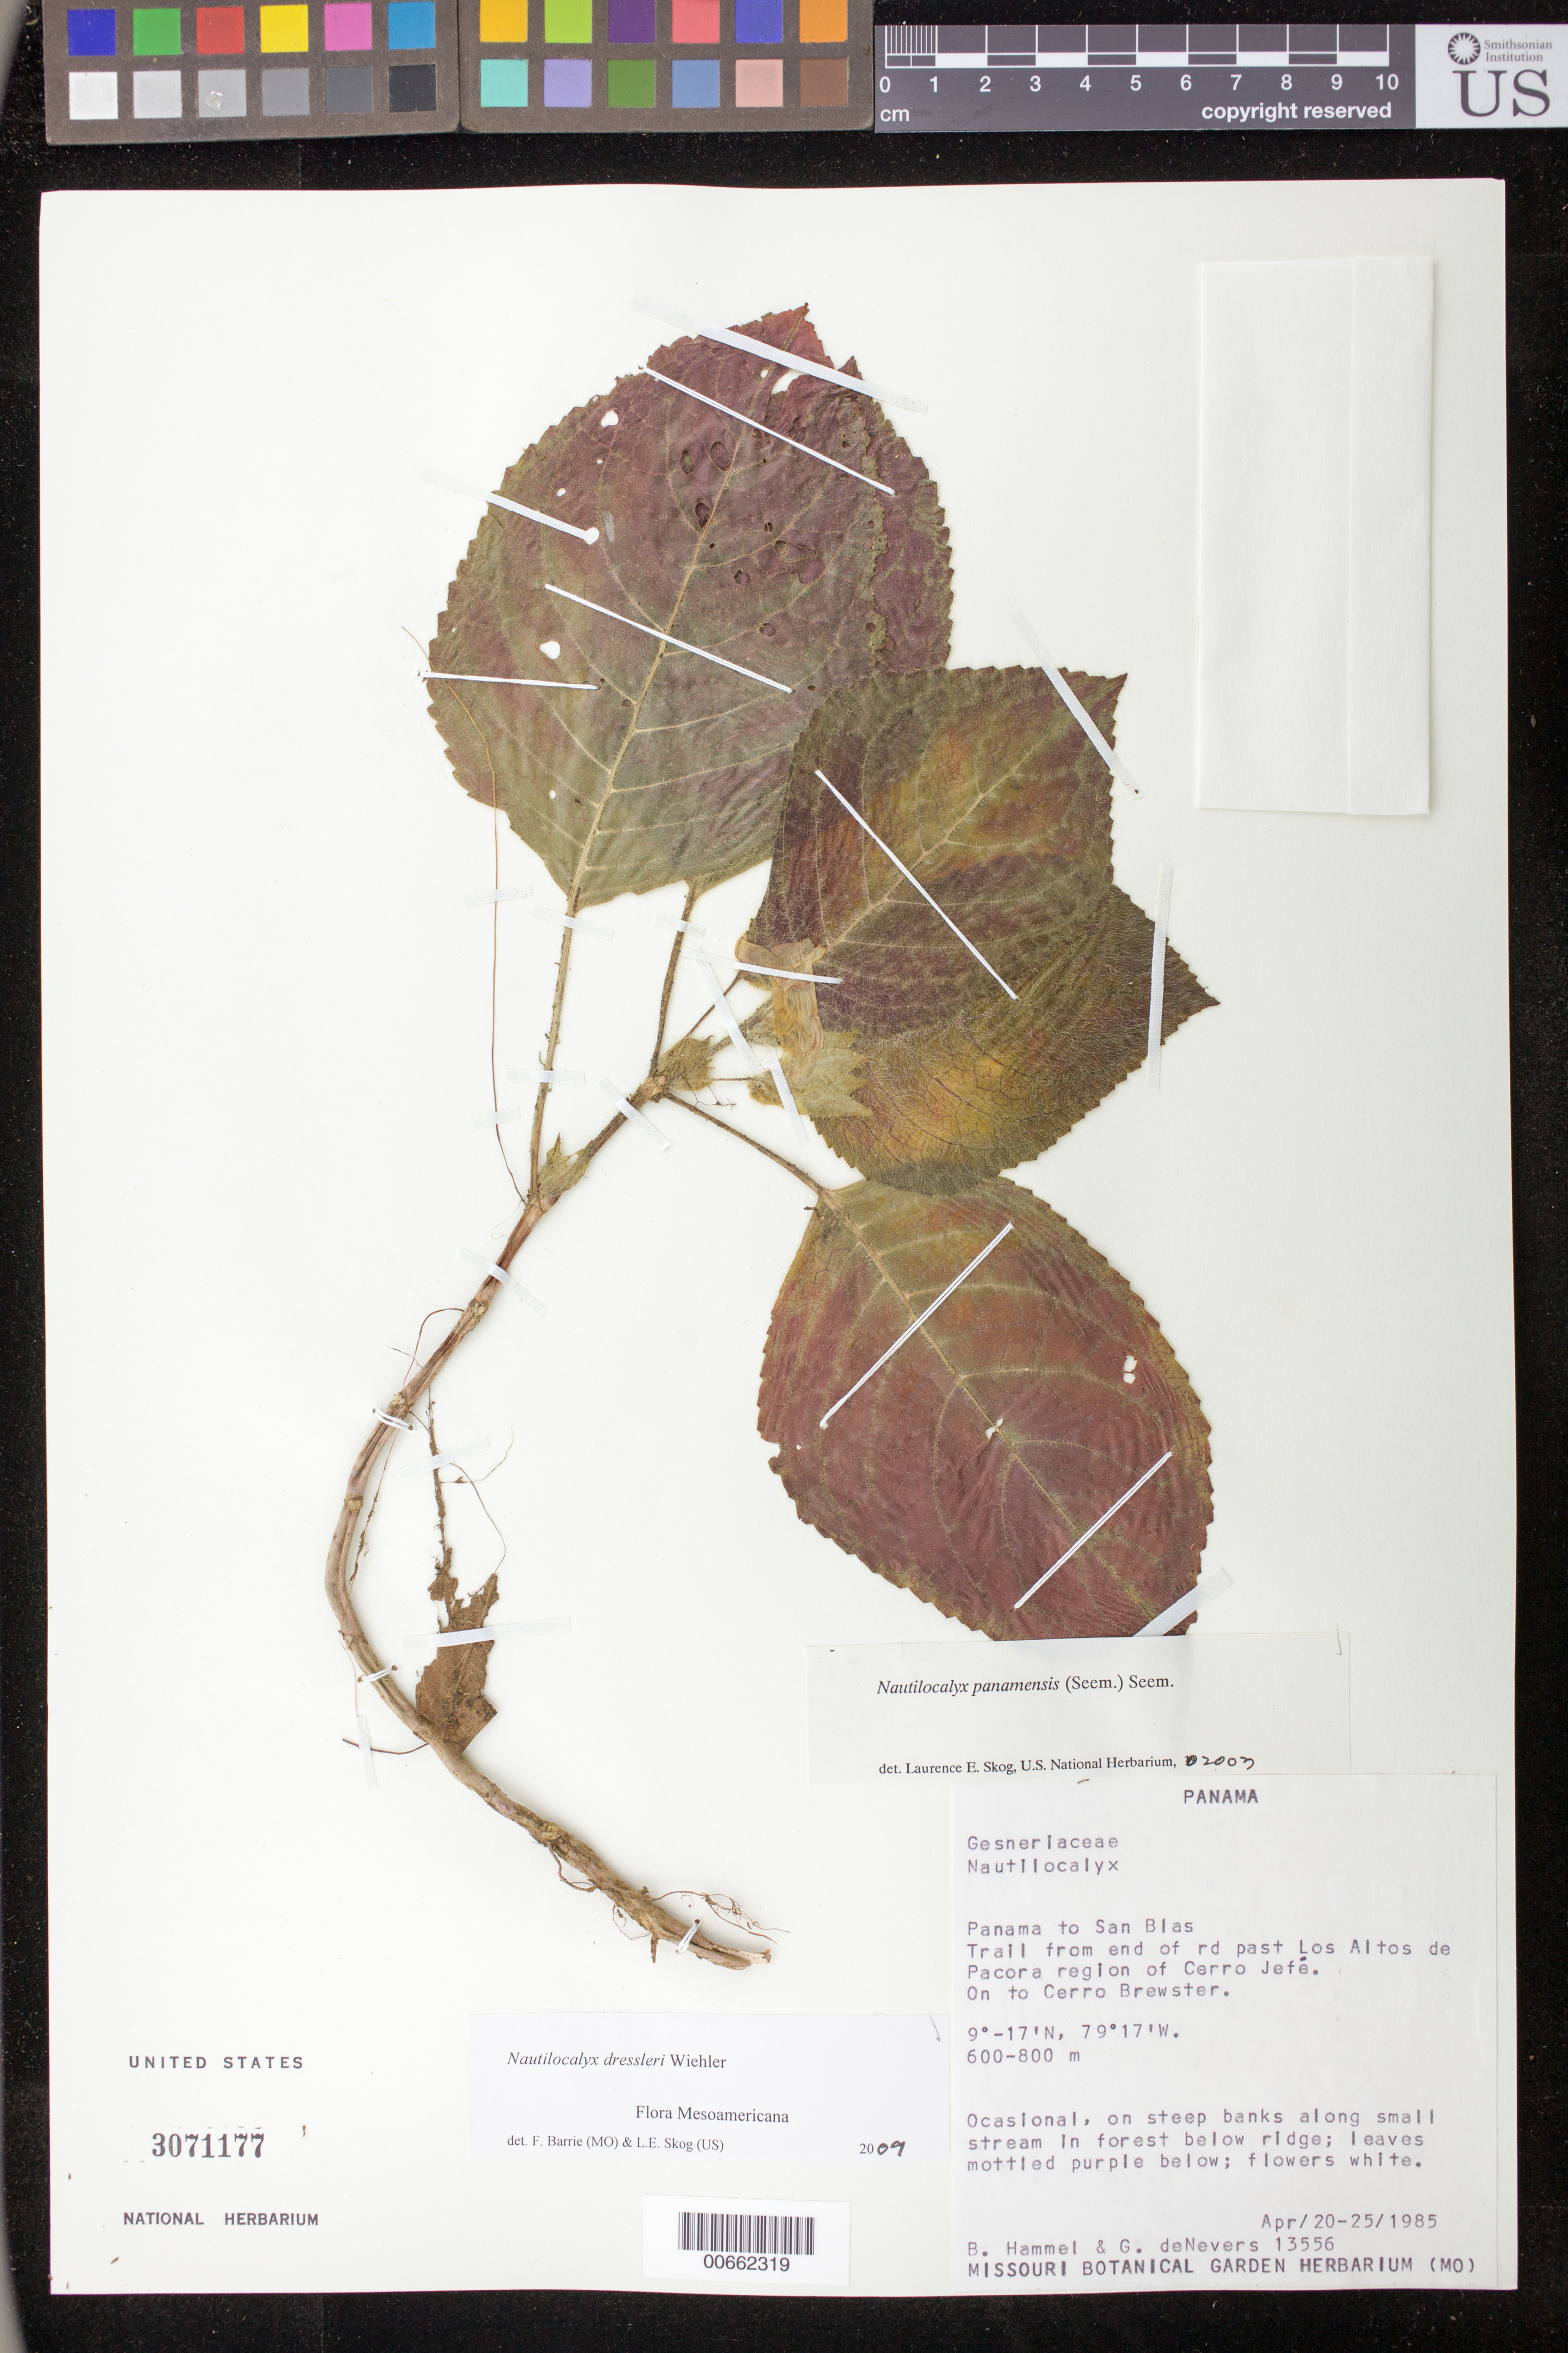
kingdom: Plantae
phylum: Tracheophyta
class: Magnoliopsida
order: Lamiales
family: Gesneriaceae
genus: Nautilocalyx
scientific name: Nautilocalyx dressleri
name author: Wiehler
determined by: Barrie, F. R.; Skog, Laurence E.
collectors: B. Hammel & G. DeNevers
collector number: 13556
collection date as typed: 20-25 Apr 1985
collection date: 1985-04-20/1985-04-25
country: Panama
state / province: Kuna Yala / Panamá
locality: Trail from end of road past Los Altos de Pacora region of Cerro Jefé, on to Cerro Brewster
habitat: On steep banks along small stream in forest below ridge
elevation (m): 600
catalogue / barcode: US 3071177